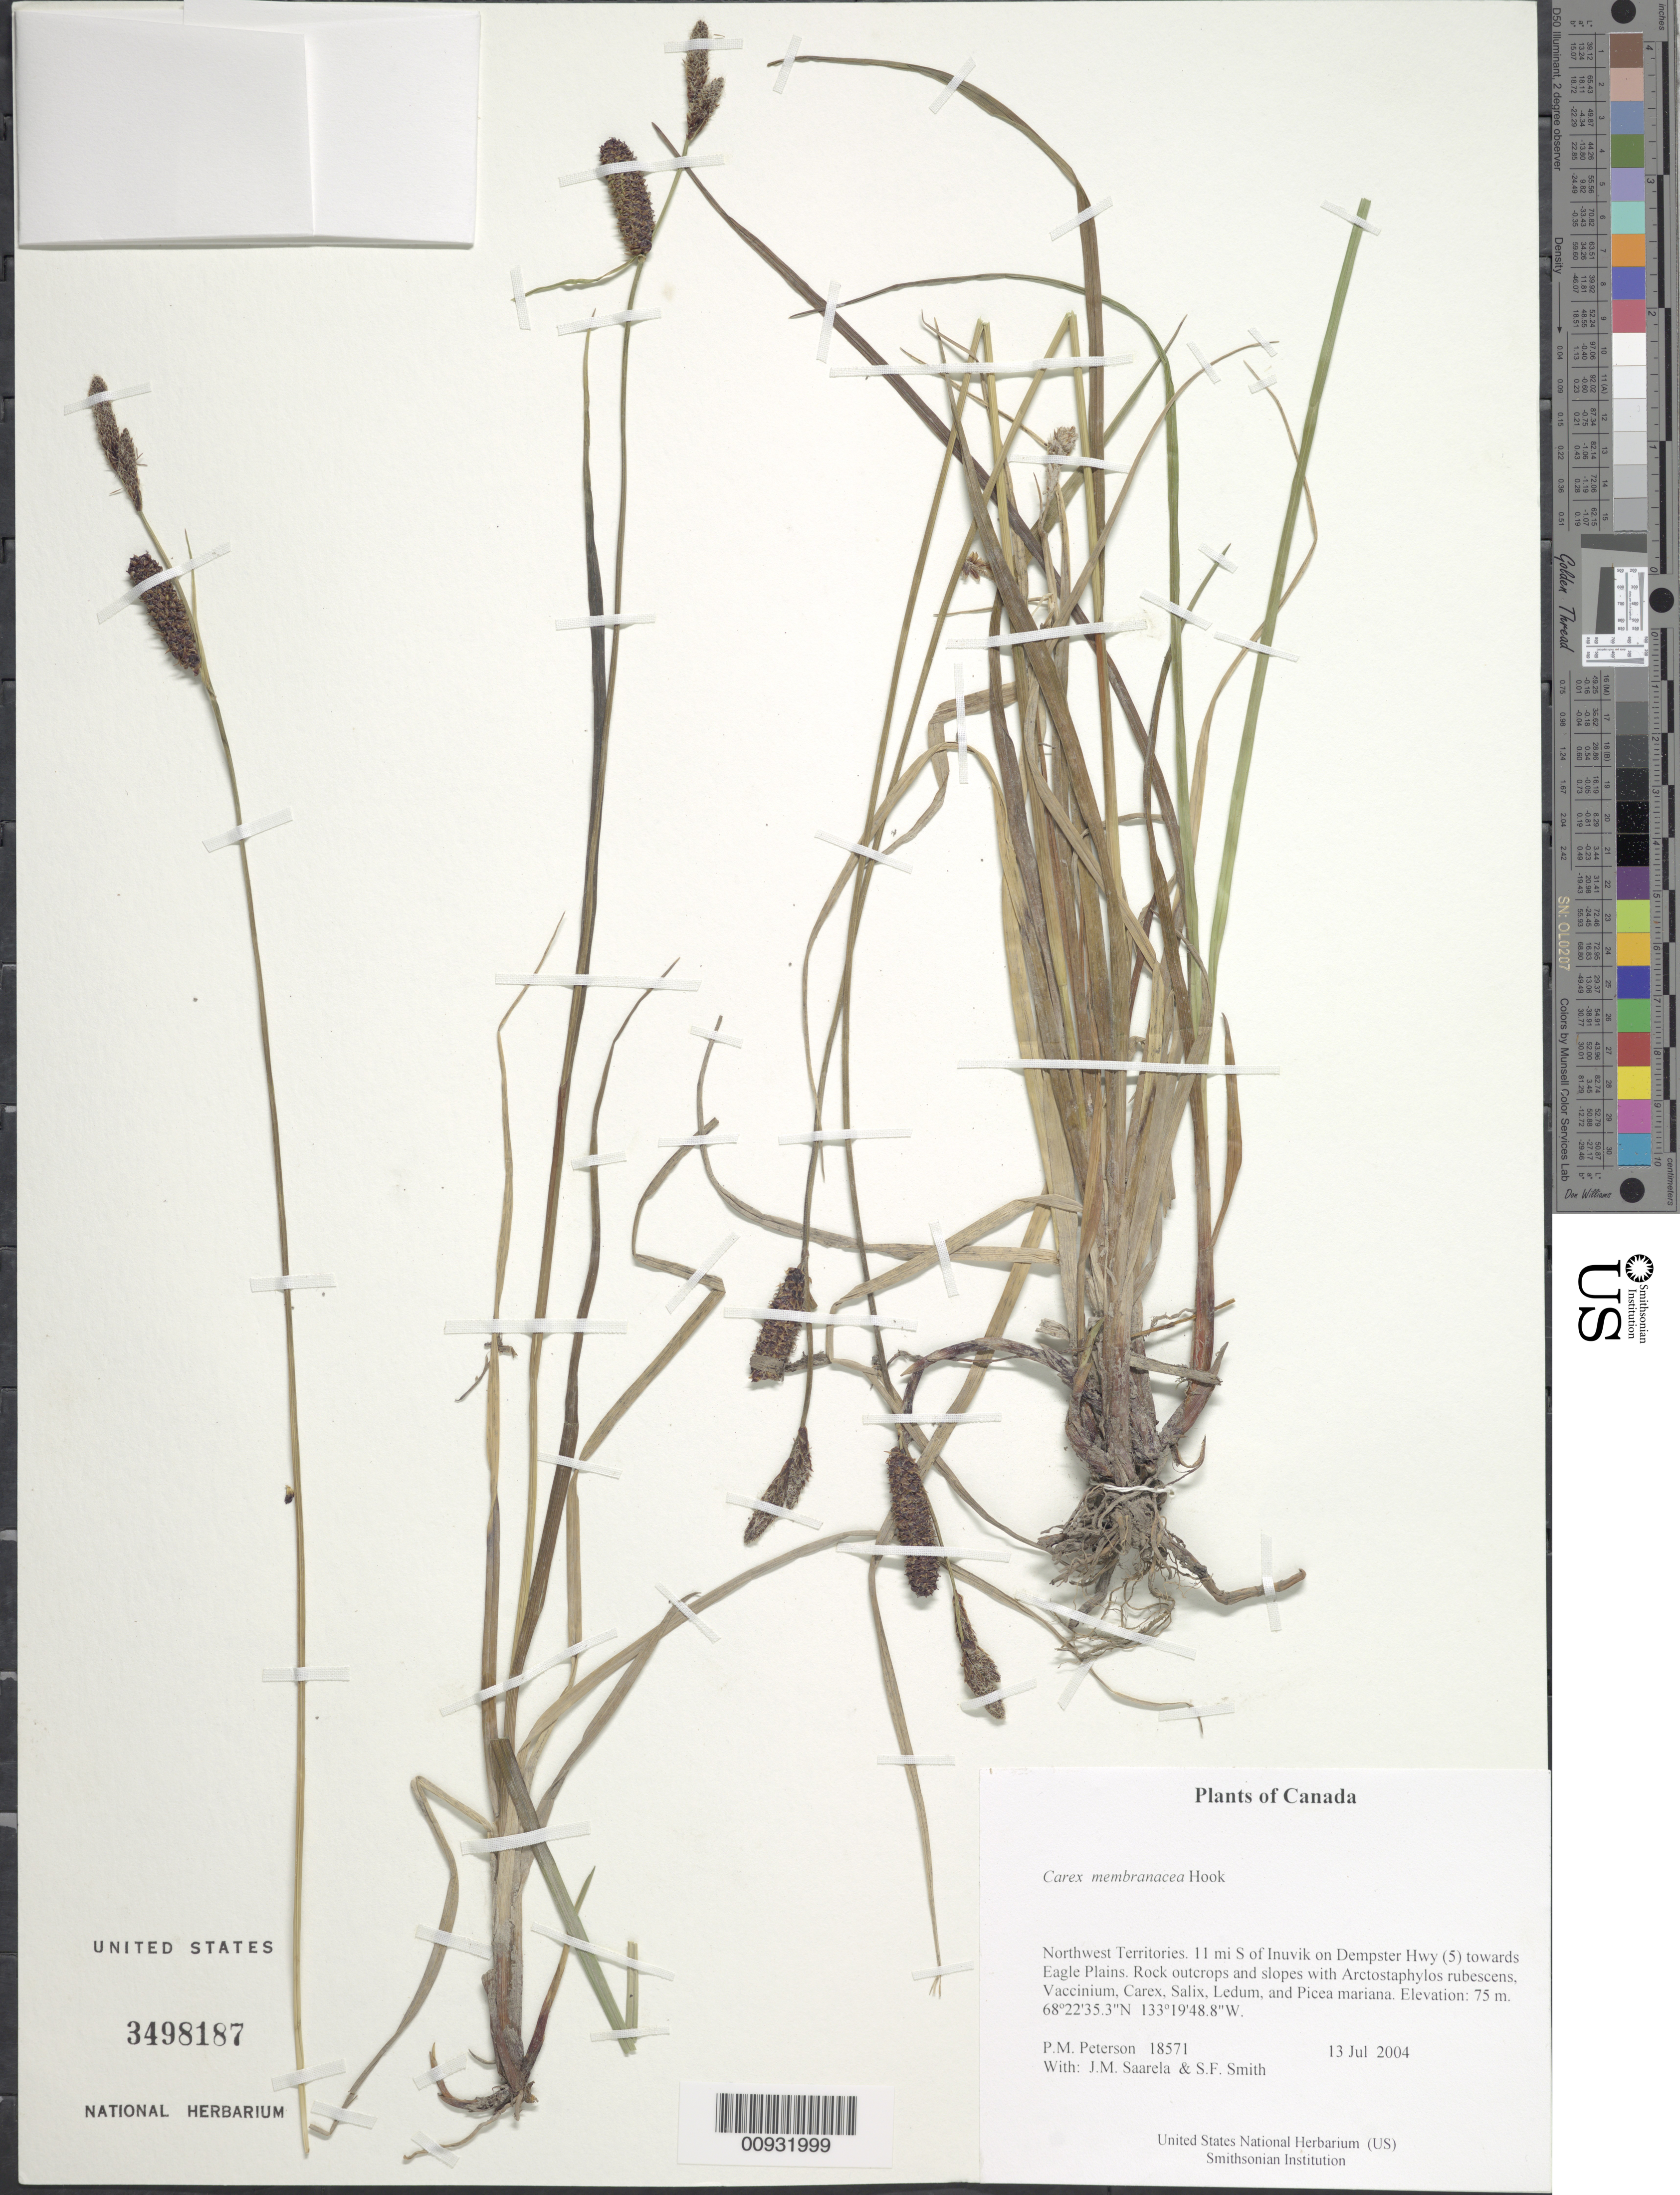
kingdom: Plantae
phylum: Tracheophyta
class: Liliopsida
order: Poales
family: Cyperaceae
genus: Carex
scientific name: Carex membranacea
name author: Hook.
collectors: P. M. Peterson, J. Saarela & S.F. Smith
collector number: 18571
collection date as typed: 13 Jul 2004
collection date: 2004-07-13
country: Canada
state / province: Northwest Territories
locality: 11 mi S of Inuvik on Dempster Hwy (5) towards Eagle Plains. Rock outcrops and slopes with Arctostaphylos rubescens, Vaccinium, Carex, Salix, Ledum, and Picea mariana.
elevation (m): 75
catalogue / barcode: US 3498187